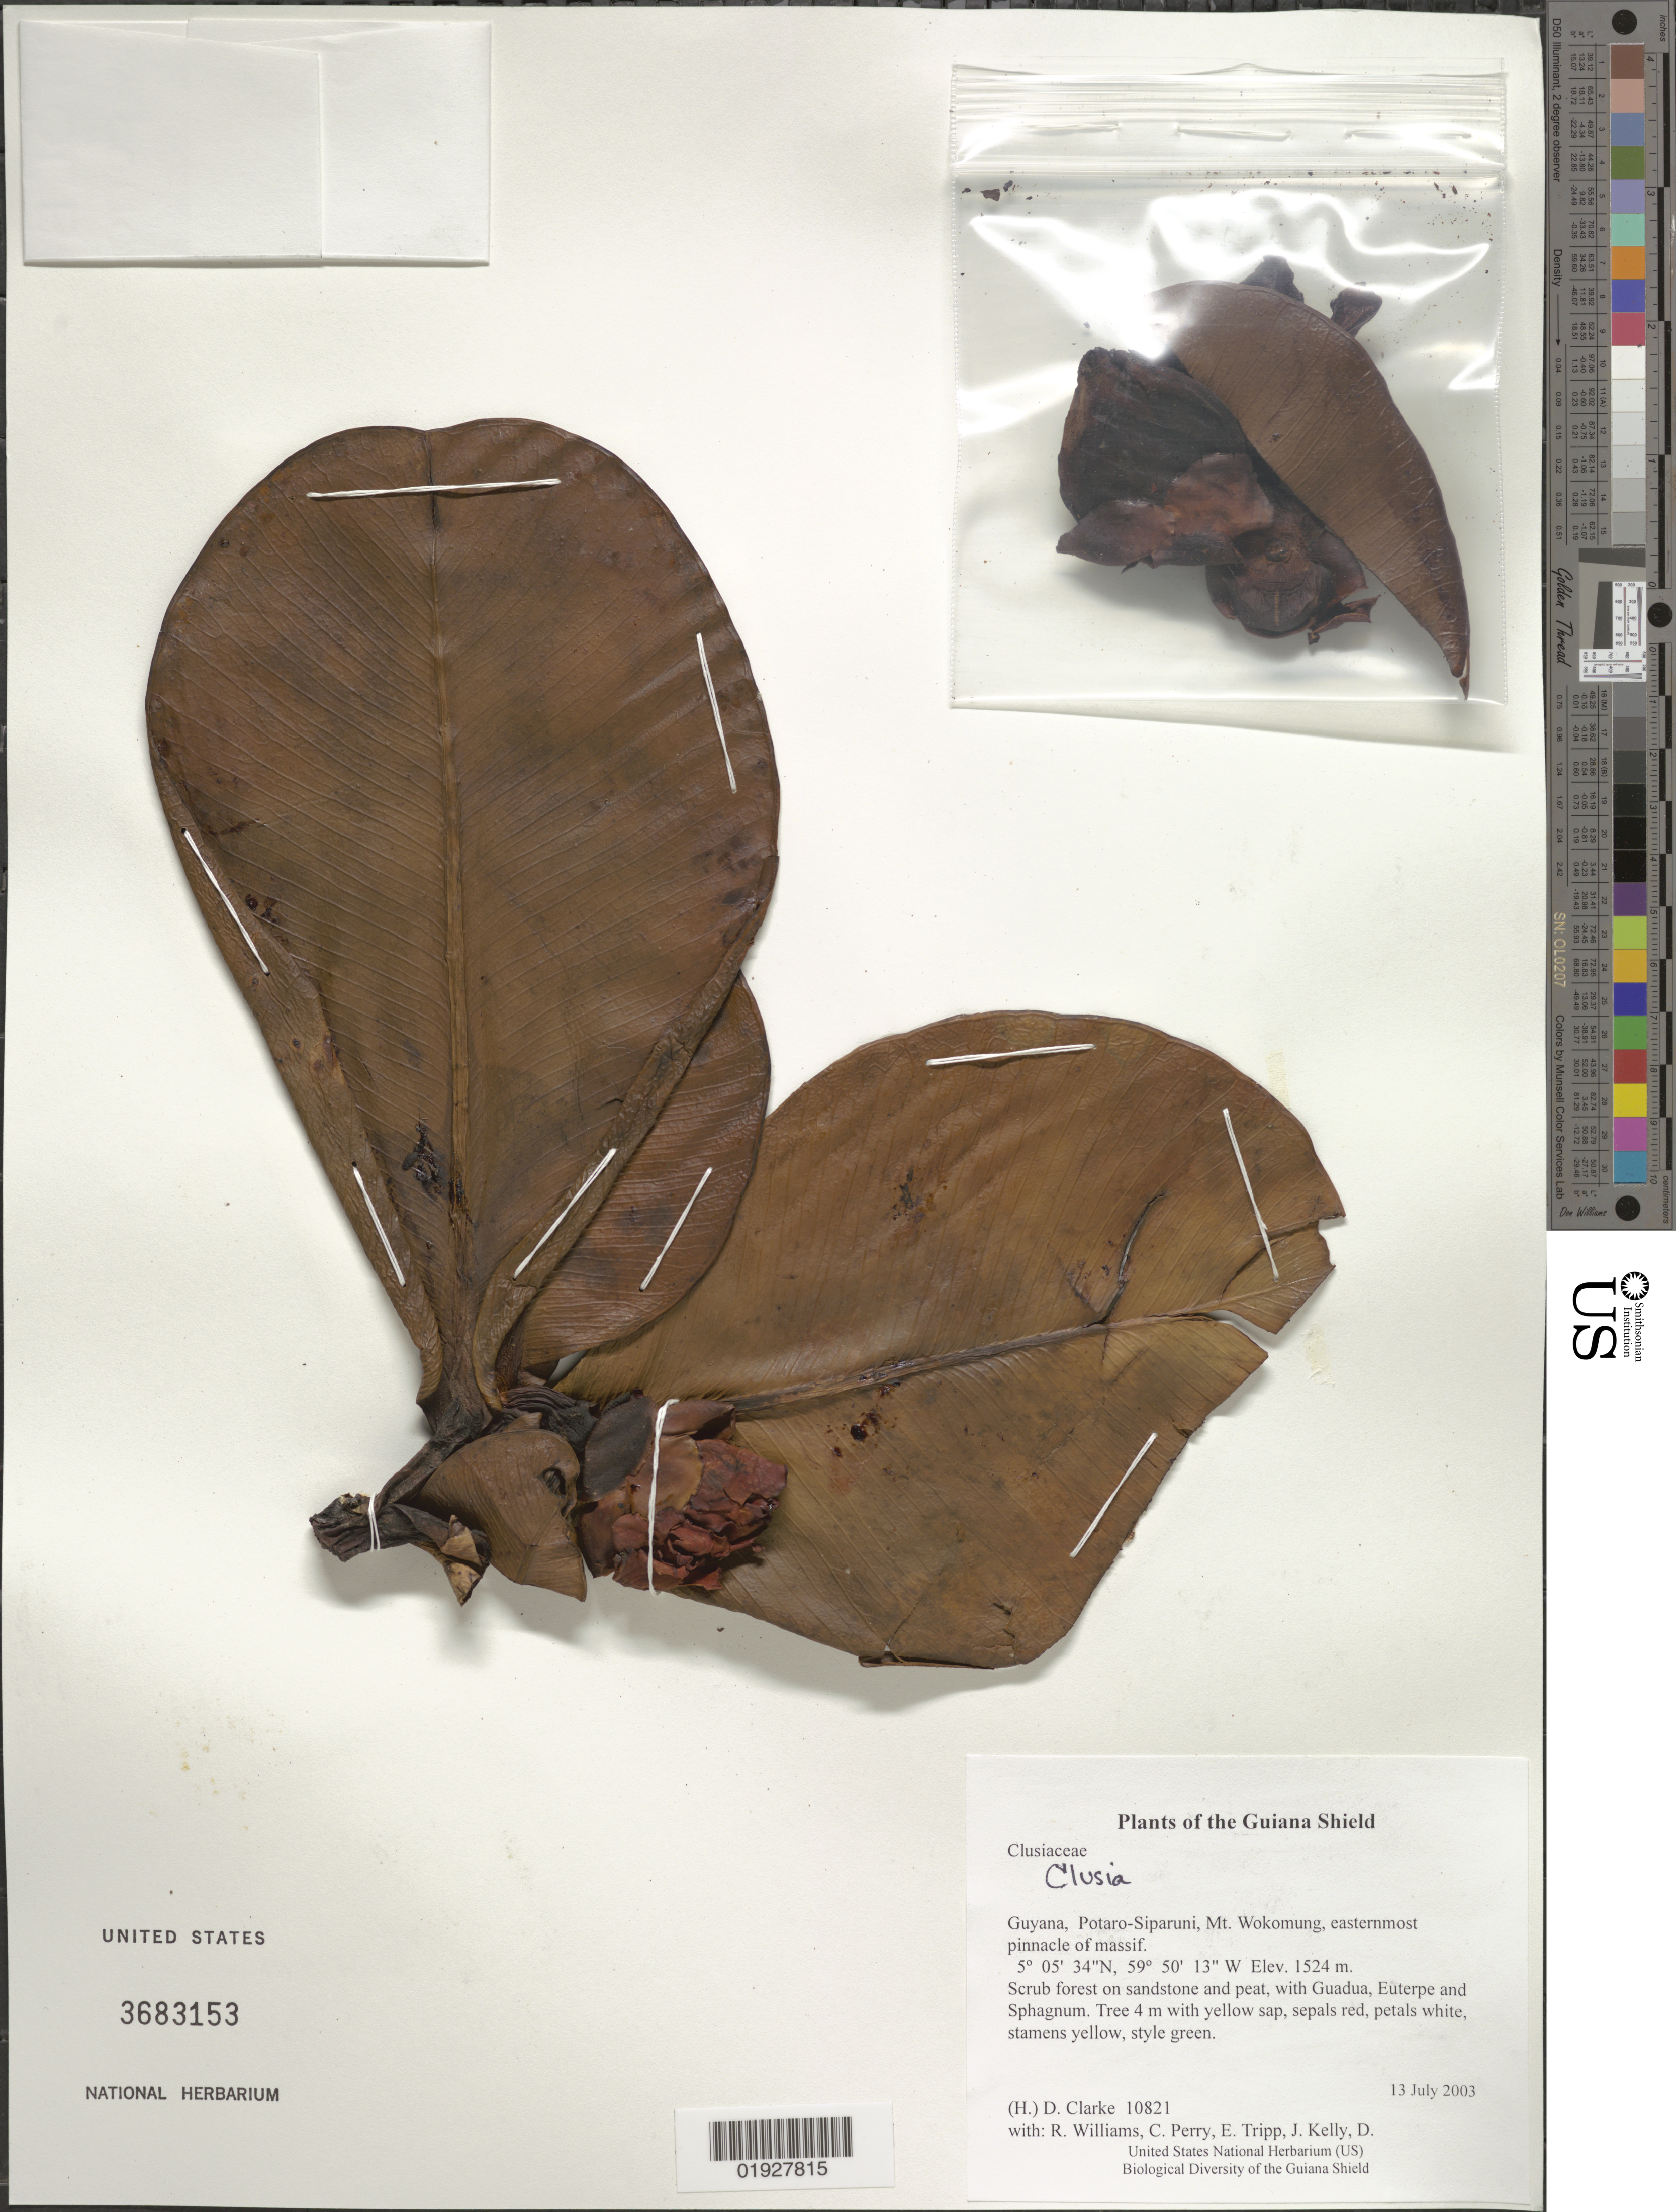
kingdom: Plantae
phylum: Tracheophyta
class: Magnoliopsida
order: Malpighiales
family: Clusiaceae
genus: Clusia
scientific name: Clusia sp.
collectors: H. D. Clarke, R. Williams, C. Perry, E. Tripp, J. Kelly, D. Gittens & S. R. Stern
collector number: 10821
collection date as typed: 13 July 2003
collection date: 2003-07-13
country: Guyana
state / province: Potaro-Siparuni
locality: Mt. Wokomung, easternmost pinnacle of massif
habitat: Scrub forest on sandstone and peat, with Guadua, Euterpe and Sphagnum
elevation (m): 1524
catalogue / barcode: US 3683153